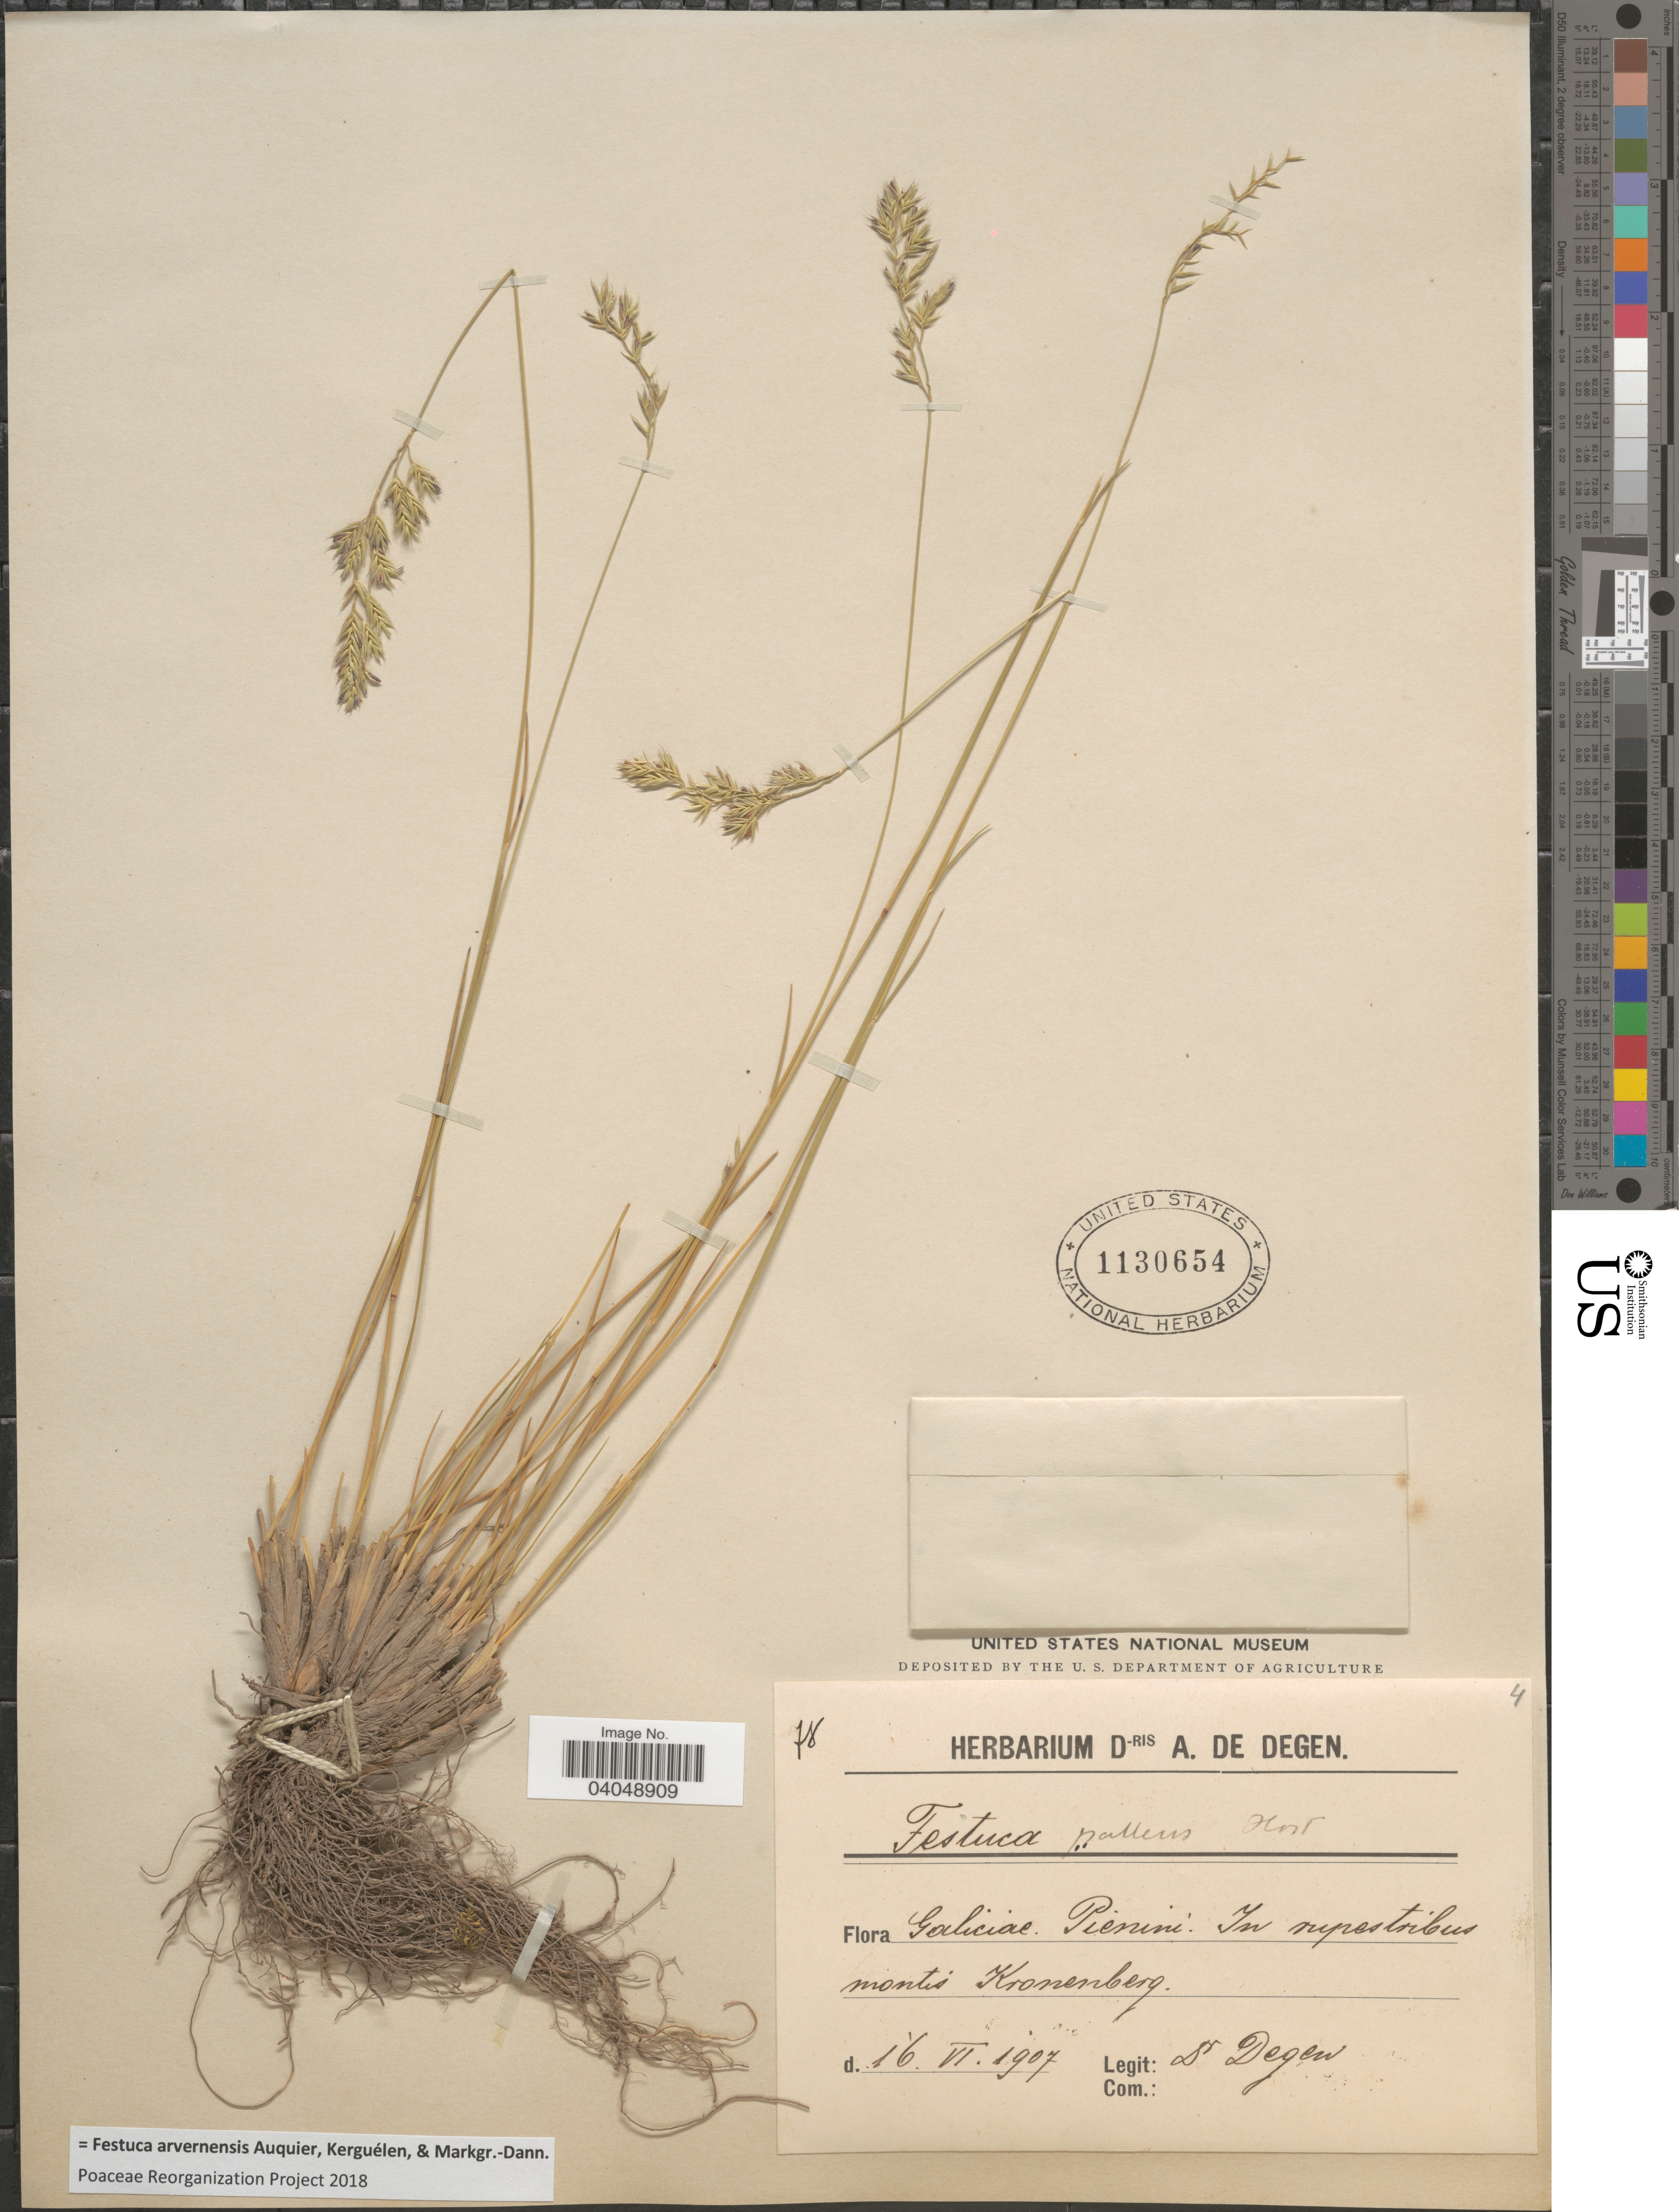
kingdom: Plantae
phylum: Tracheophyta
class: Liliopsida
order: Poales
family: Poaceae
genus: Festuca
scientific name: Festuca arvernensis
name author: Auquier et al.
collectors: A. Degen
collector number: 78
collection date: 1907-06-16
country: Spain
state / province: Galicia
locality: Galiciae, Pienini: In rupestribus montis Kronenberg.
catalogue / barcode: US 1130654